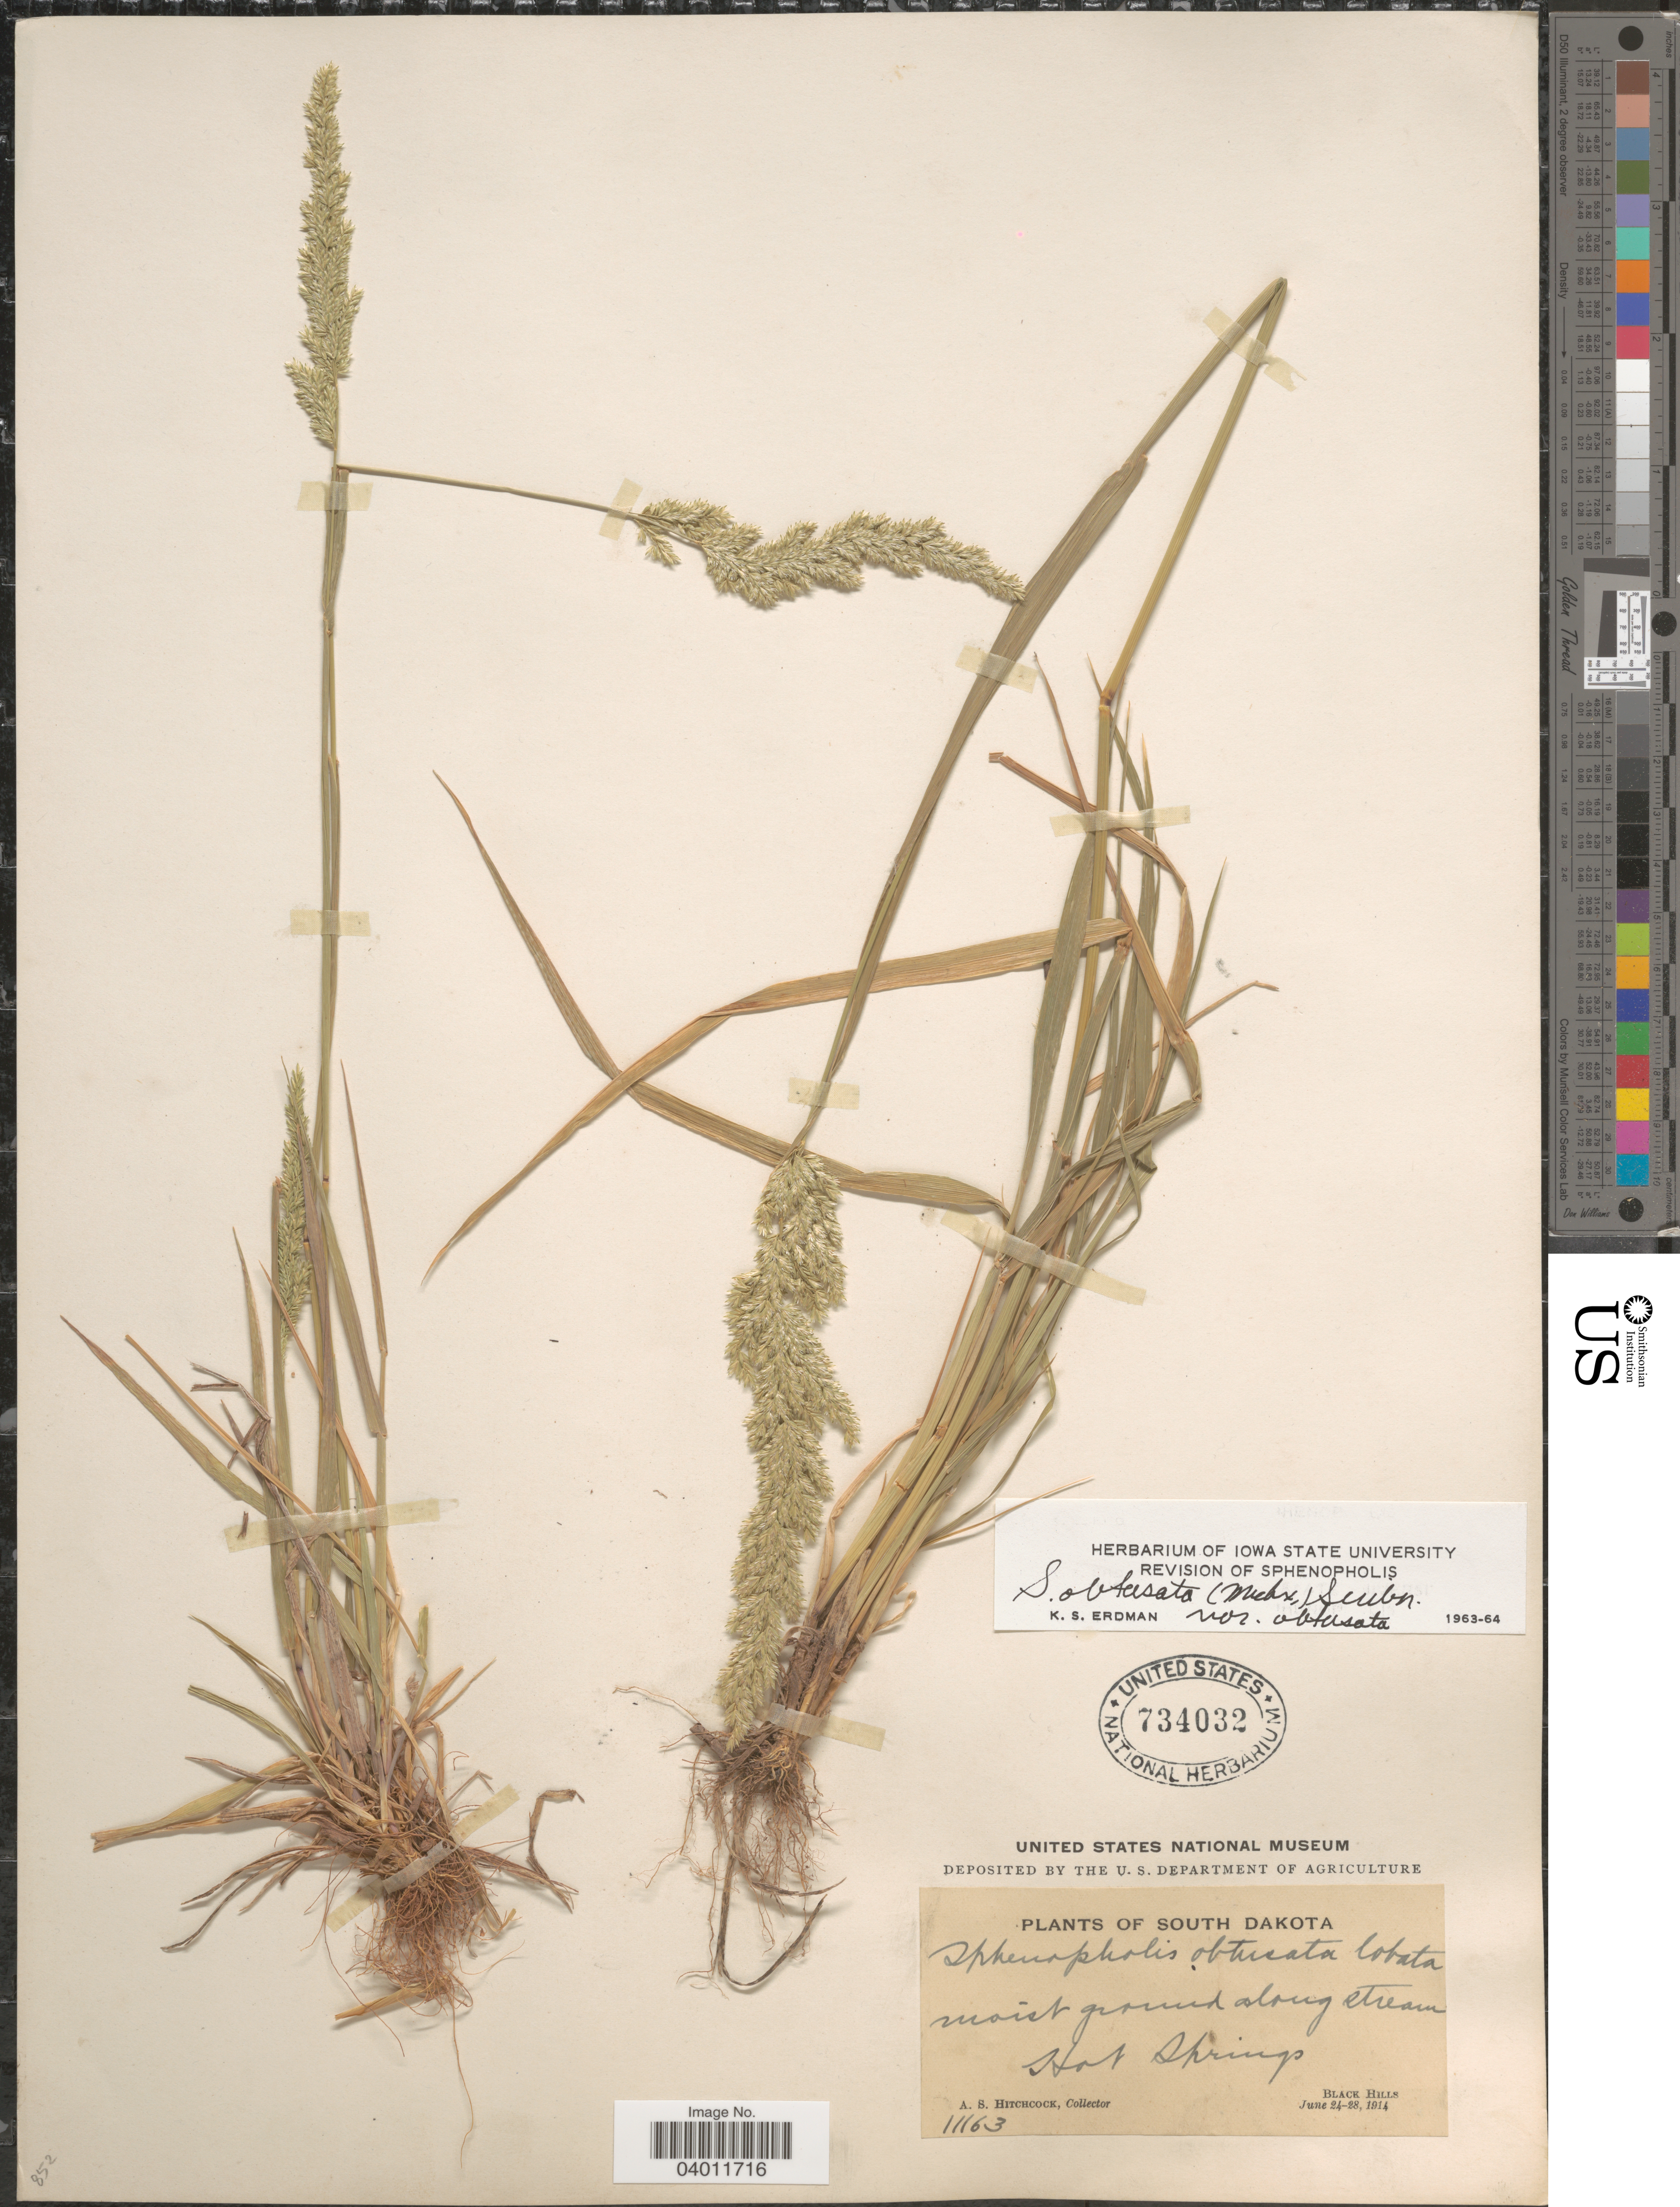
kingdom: Plantae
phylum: Tracheophyta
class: Liliopsida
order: Poales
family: Poaceae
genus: Sphenopholis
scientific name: Sphenopholis obtusata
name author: (Michx.) Scribn.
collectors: A. S. Hitchcock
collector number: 11163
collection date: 1914-06-24/1914-06-28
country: United States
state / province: South Dakota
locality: Moist ground along stream. Hot Springs, Black Hills.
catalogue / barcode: US 734032